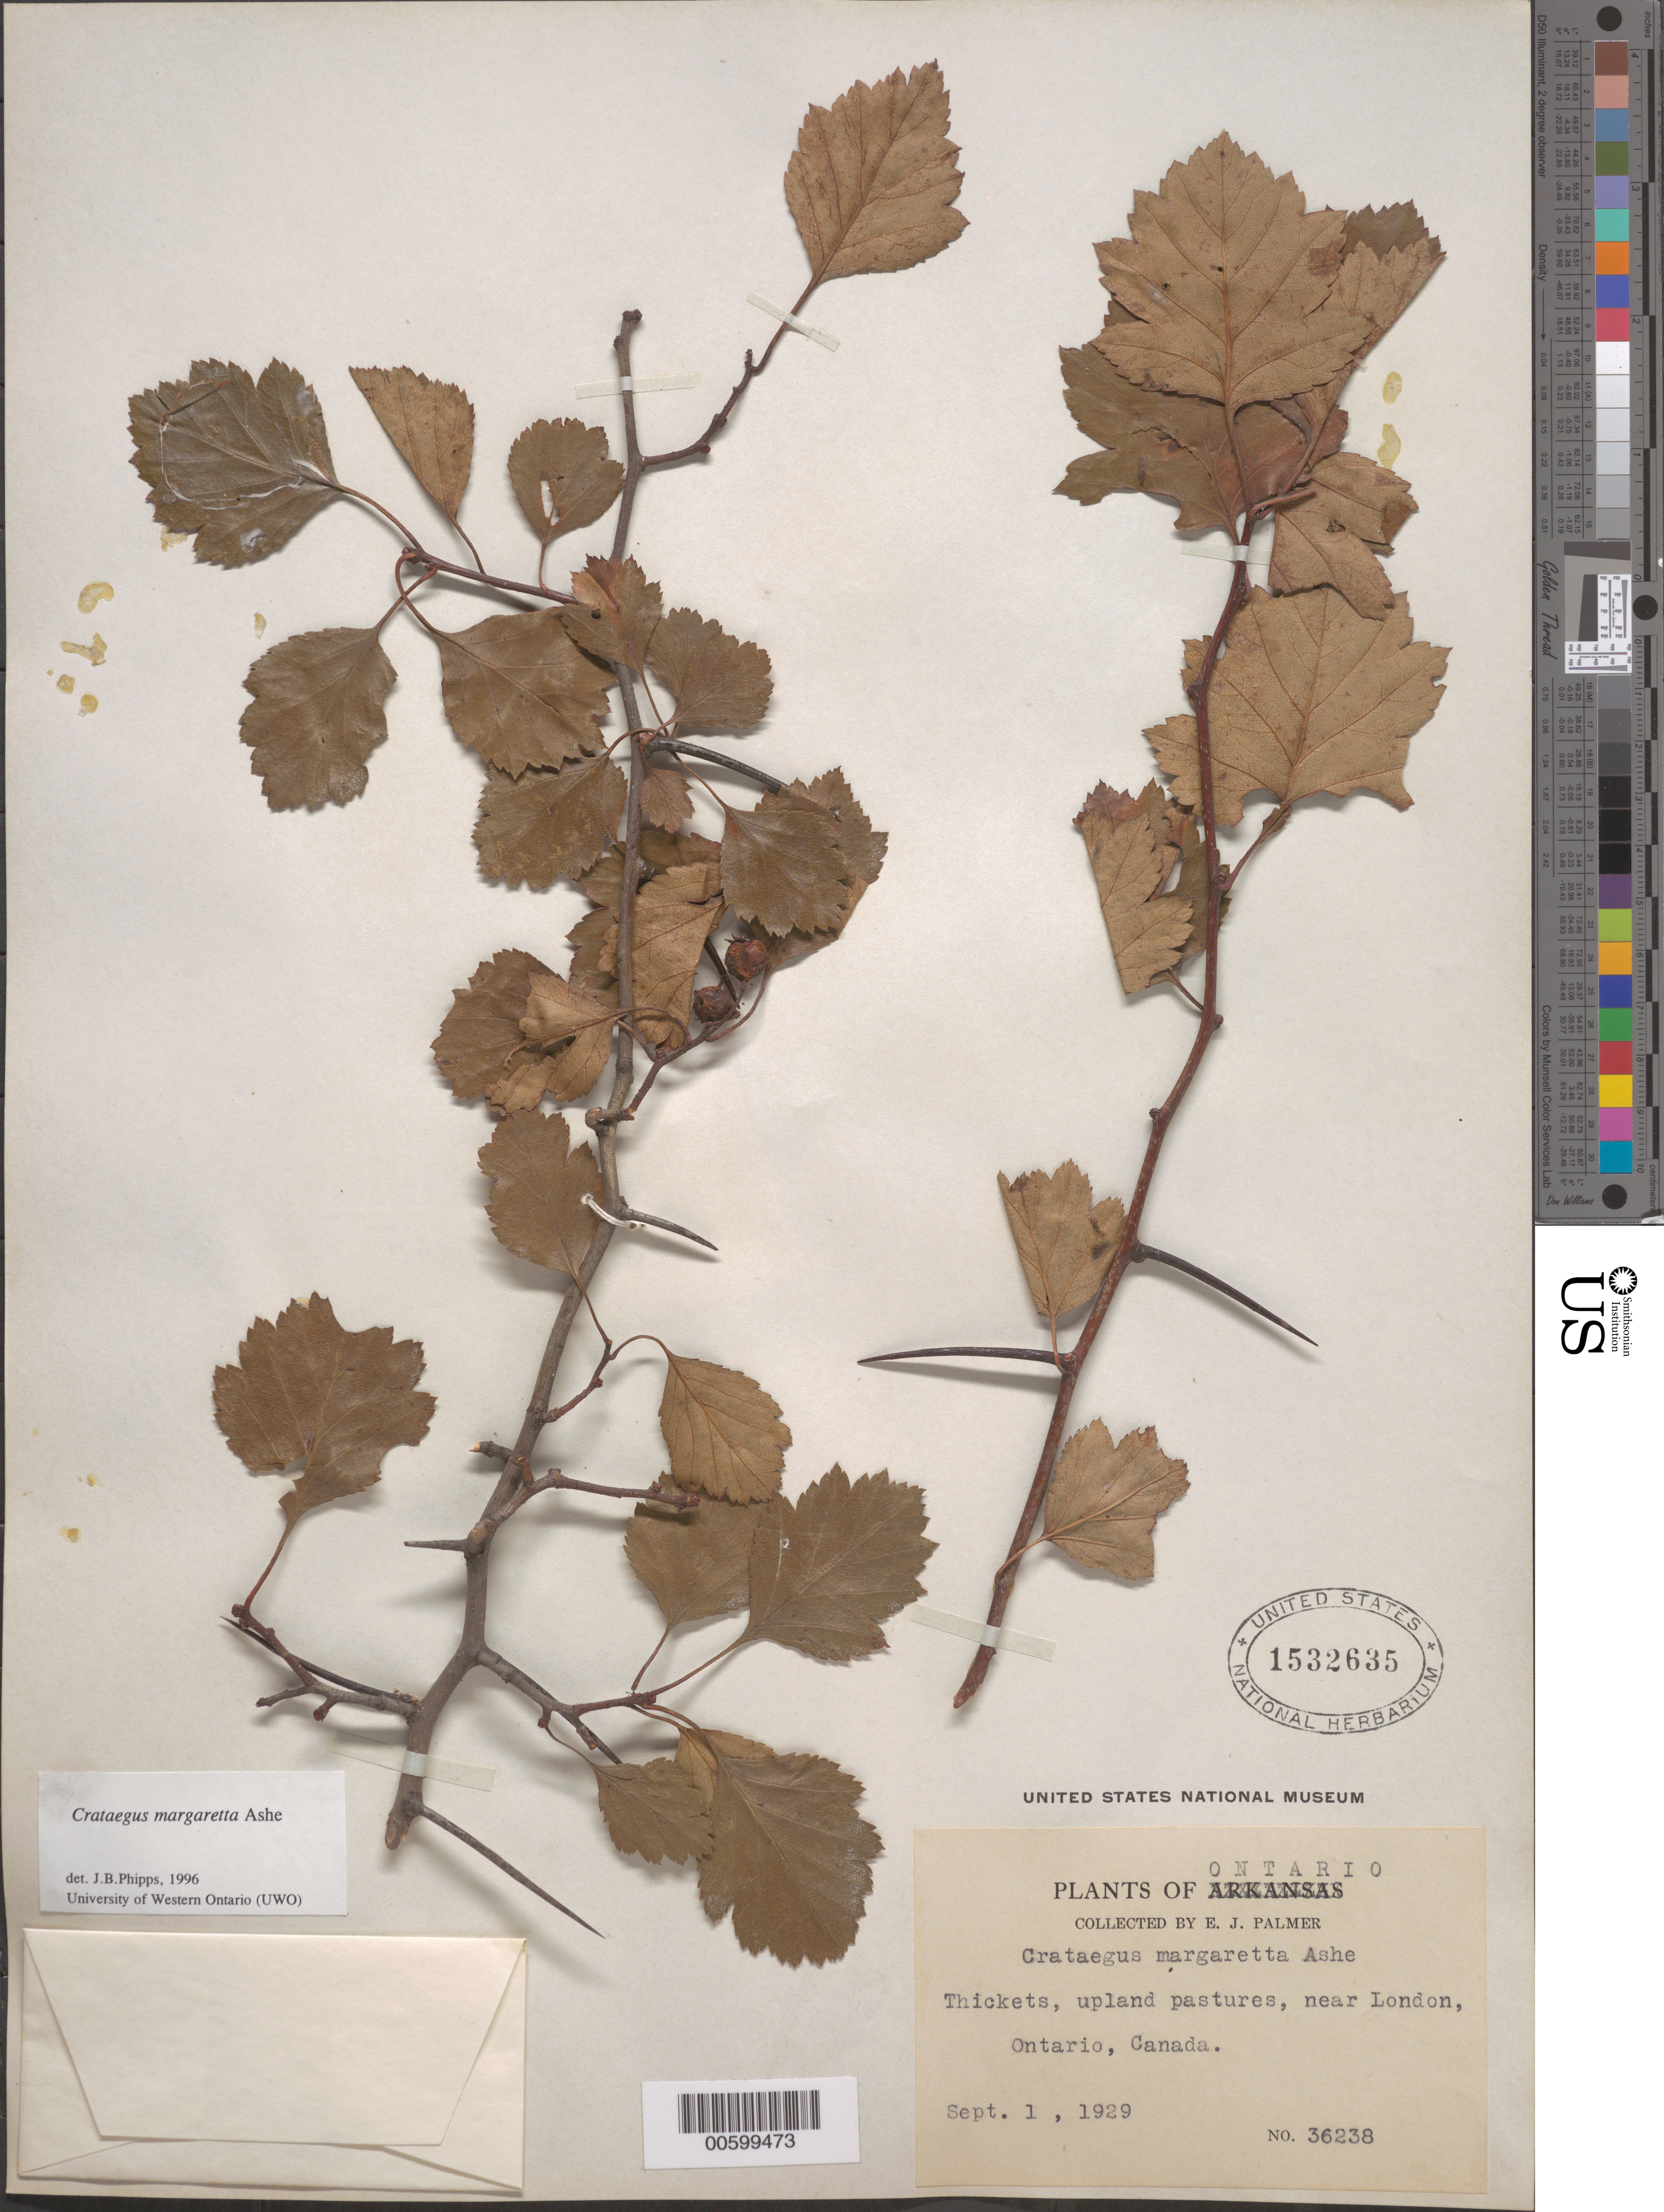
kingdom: Plantae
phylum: Tracheophyta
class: Magnoliopsida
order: Rosales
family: Rosaceae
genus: Crataegus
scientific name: Crataegus margarettae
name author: Ashe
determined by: Phipps, James B., (UWO), University of Western Ontario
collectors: E. J. Palmer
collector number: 36238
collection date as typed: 01 Sep 1929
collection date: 1929-09-01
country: Canada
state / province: Ontario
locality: Near London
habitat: Thickets, upland pastures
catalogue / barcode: US 1532635